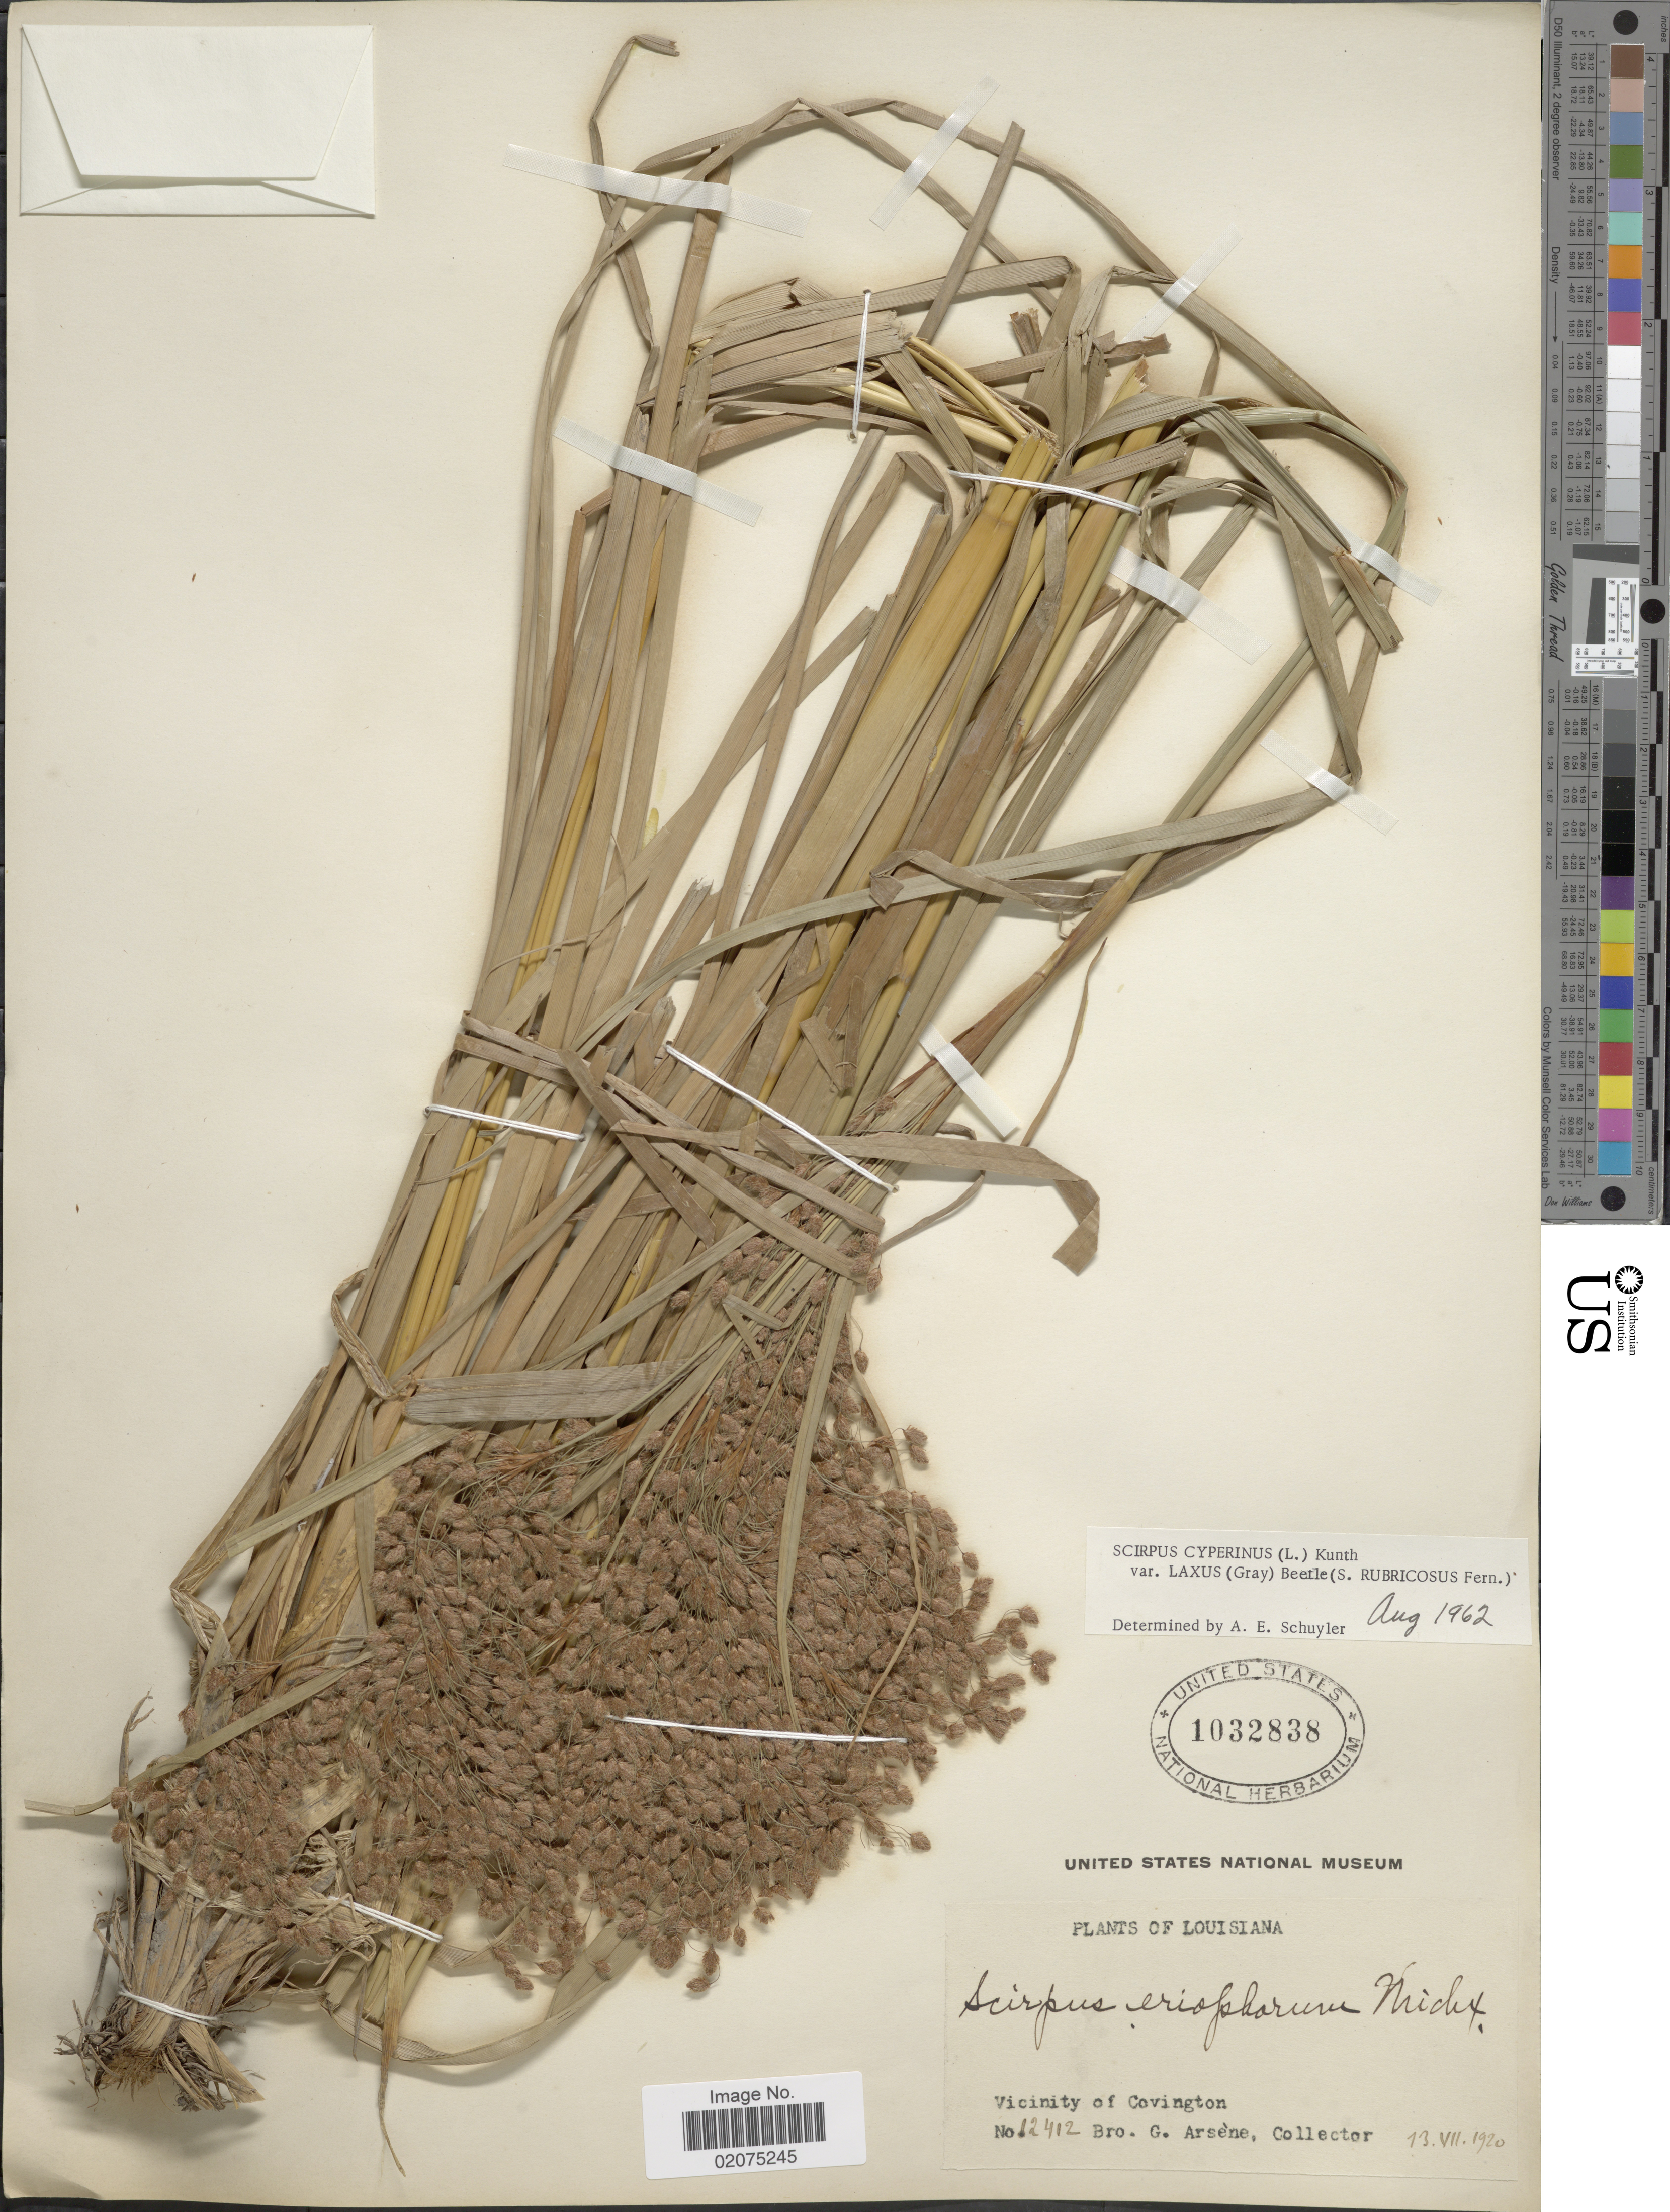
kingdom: Plantae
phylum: Tracheophyta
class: Liliopsida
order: Poales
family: Cyperaceae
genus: Scirpus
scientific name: Scirpus cyperinus var. laxus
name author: (A. Gray) Beetle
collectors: Bro. G. Arsène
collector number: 12412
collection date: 1920-07-13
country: United States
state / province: Louisiana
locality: Vicinity of Covington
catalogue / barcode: US 1032838